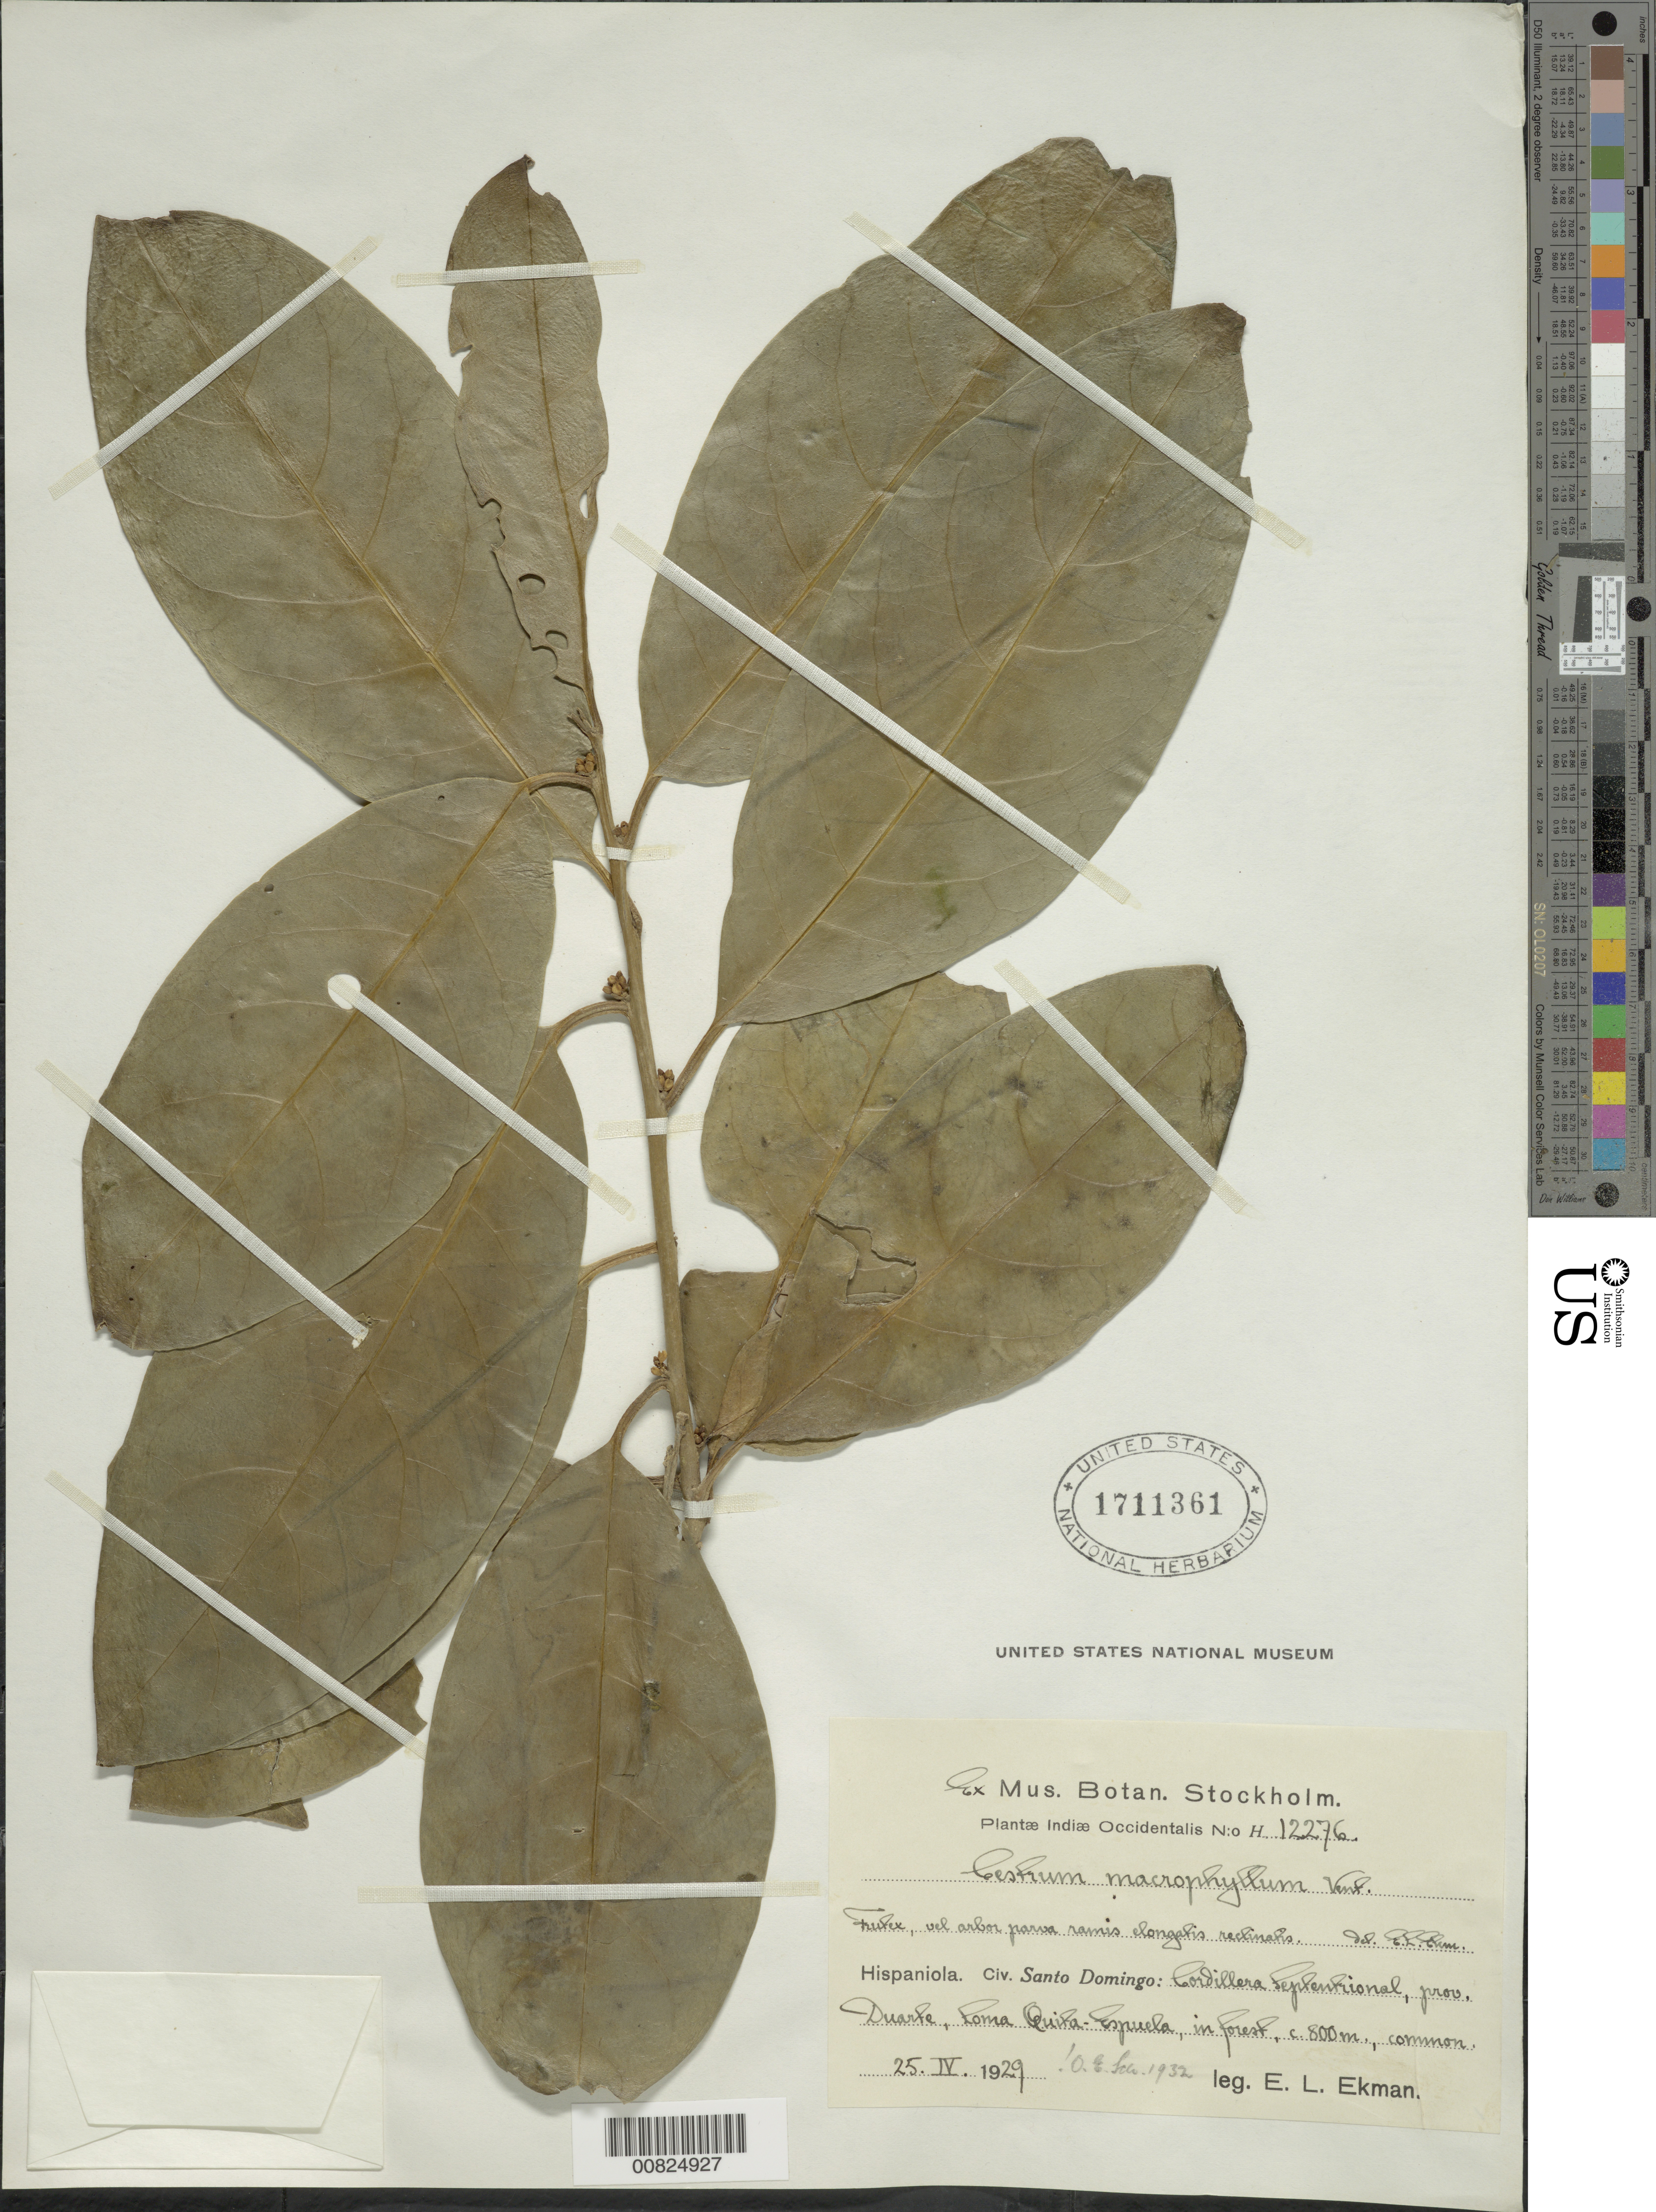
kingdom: Plantae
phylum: Tracheophyta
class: Magnoliopsida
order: Solanales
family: Solanaceae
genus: Cestrum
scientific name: Cestrum macrophyllum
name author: Vent.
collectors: E. L. Ekman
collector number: H 12276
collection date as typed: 25 Apr 1929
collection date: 1929-04-25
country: Dominican Republic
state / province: Duarte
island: Hispaniola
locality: Cordillera Septentrional, loma Quita-Espuela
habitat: In forest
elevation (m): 800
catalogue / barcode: US 1711361